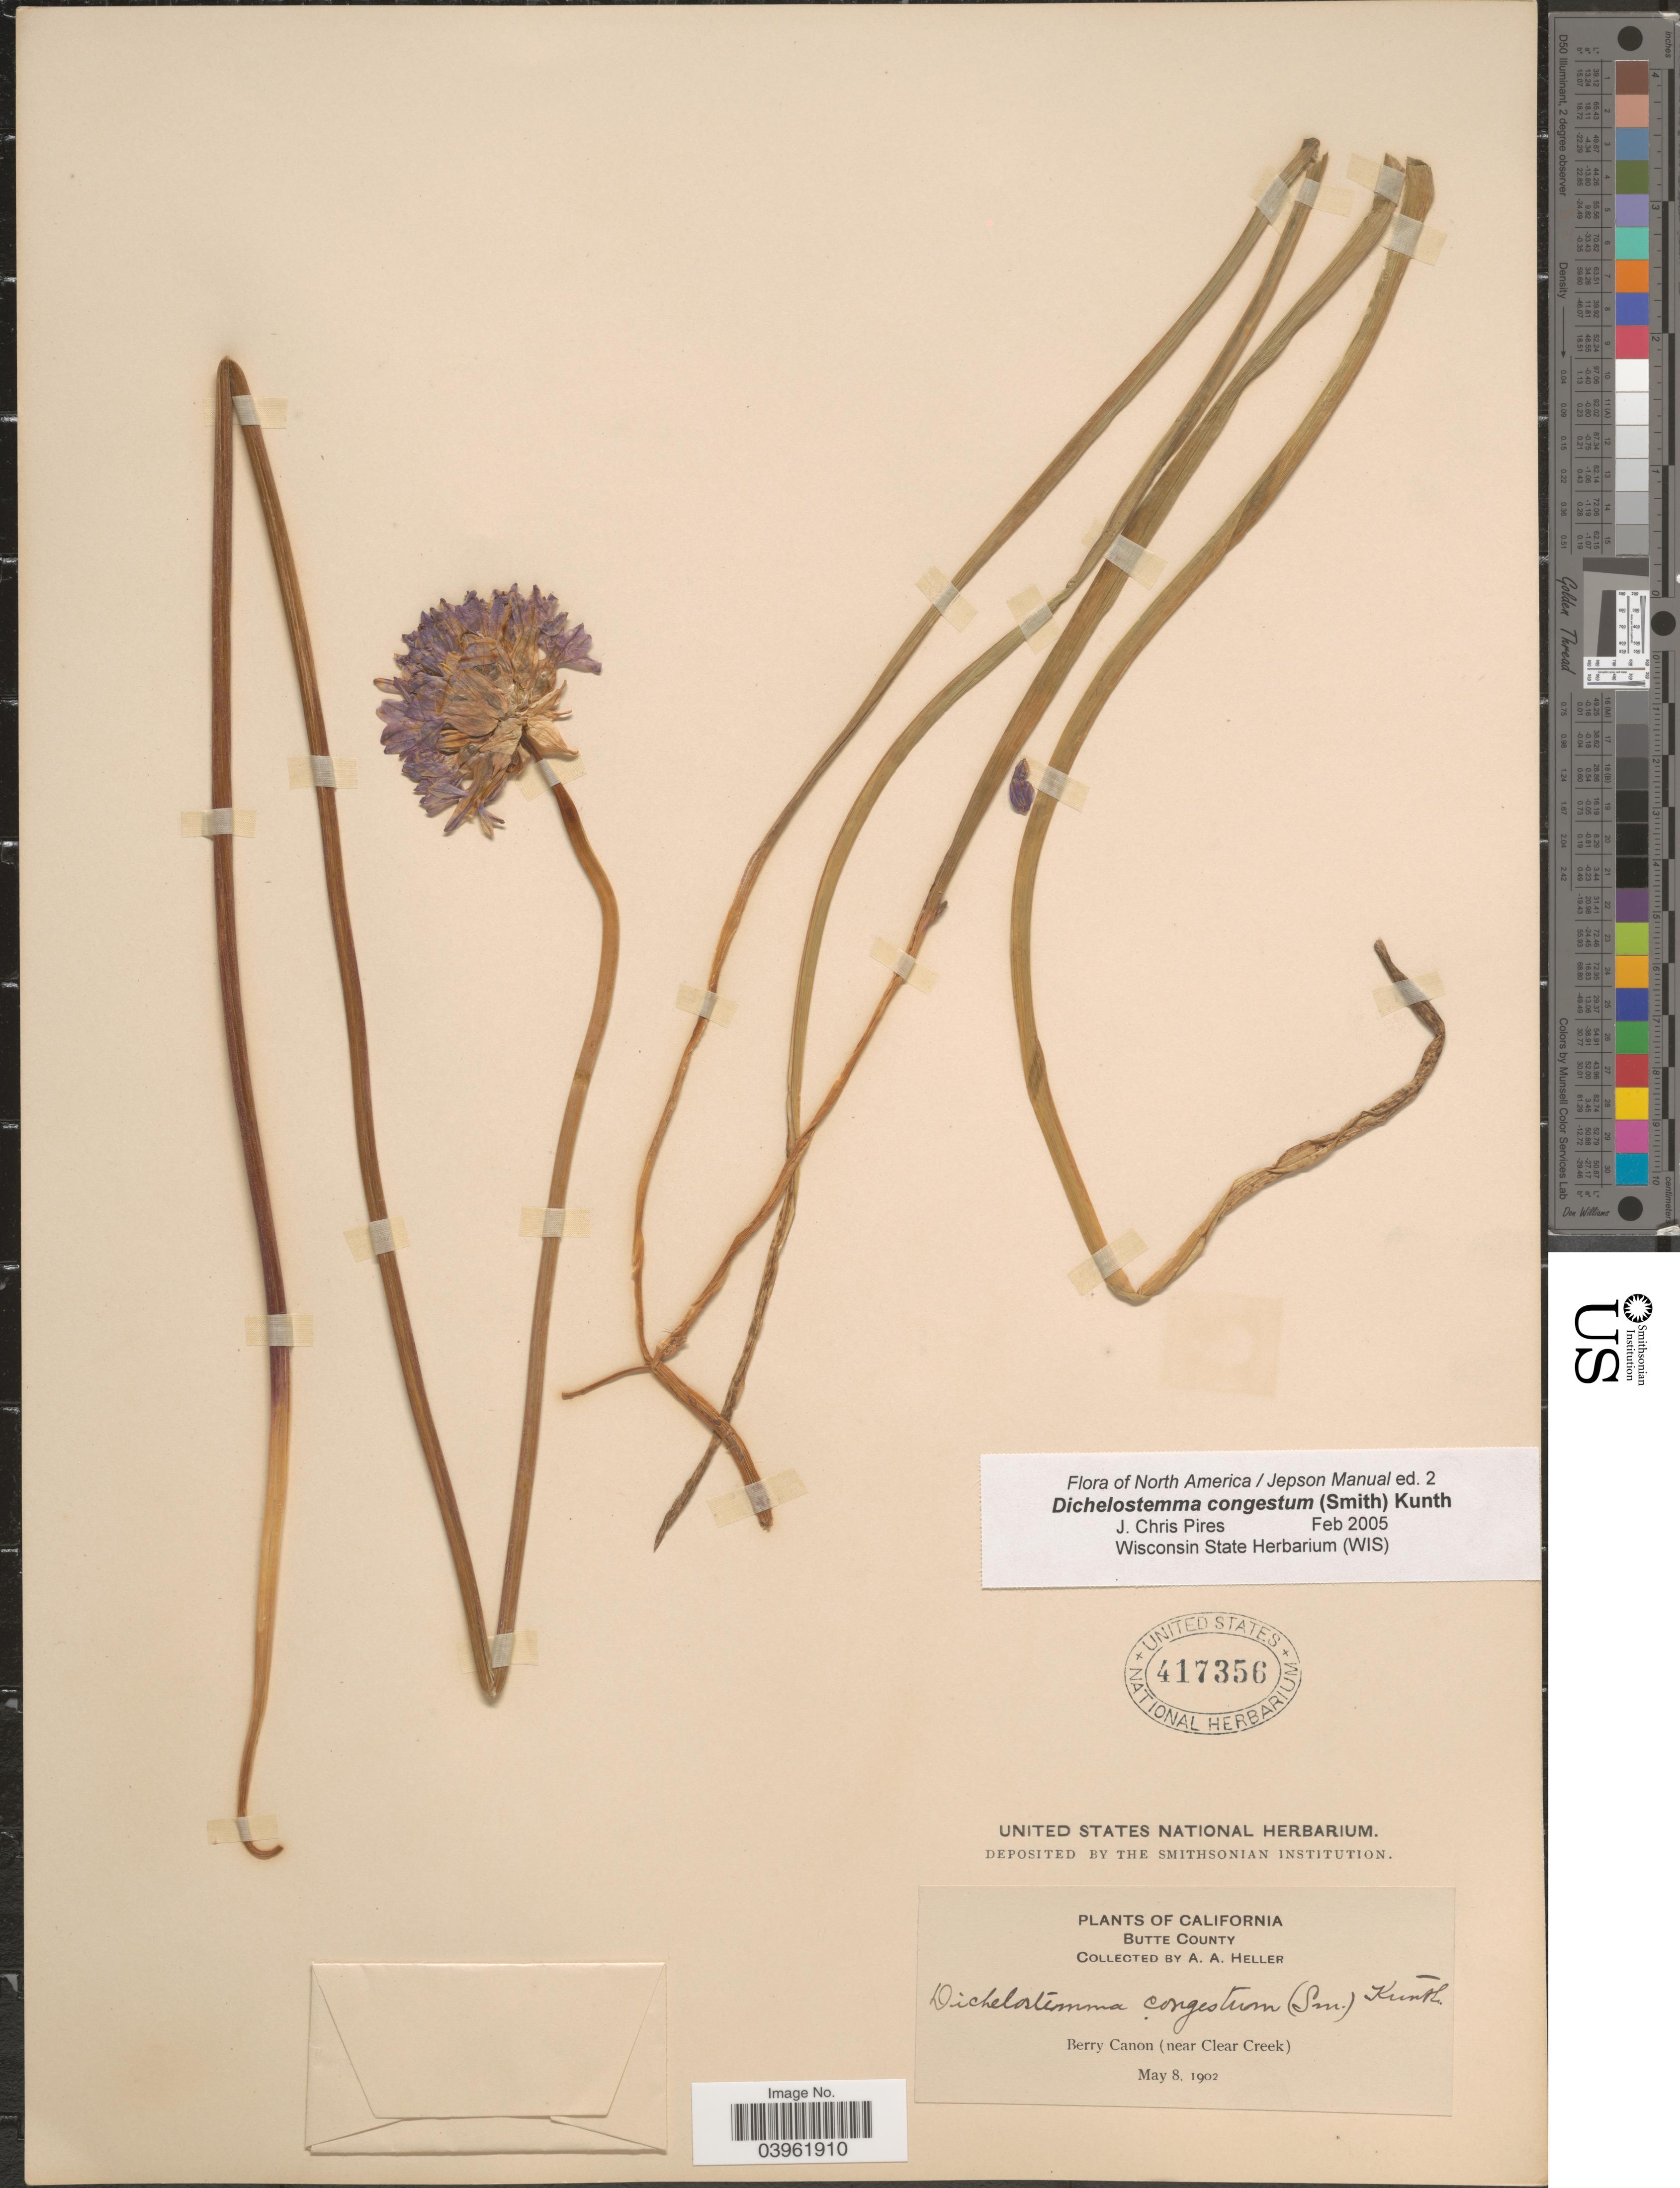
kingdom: Plantae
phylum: Tracheophyta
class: Liliopsida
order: Asparagales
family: Asparagaceae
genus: Dichelostemma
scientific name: Dichelostemma congestum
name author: Kunth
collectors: A. A. Heller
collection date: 1902-05-08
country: United States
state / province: California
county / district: Butte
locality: Butte County. Berry Canon (near Clear Creek).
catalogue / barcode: US 417356